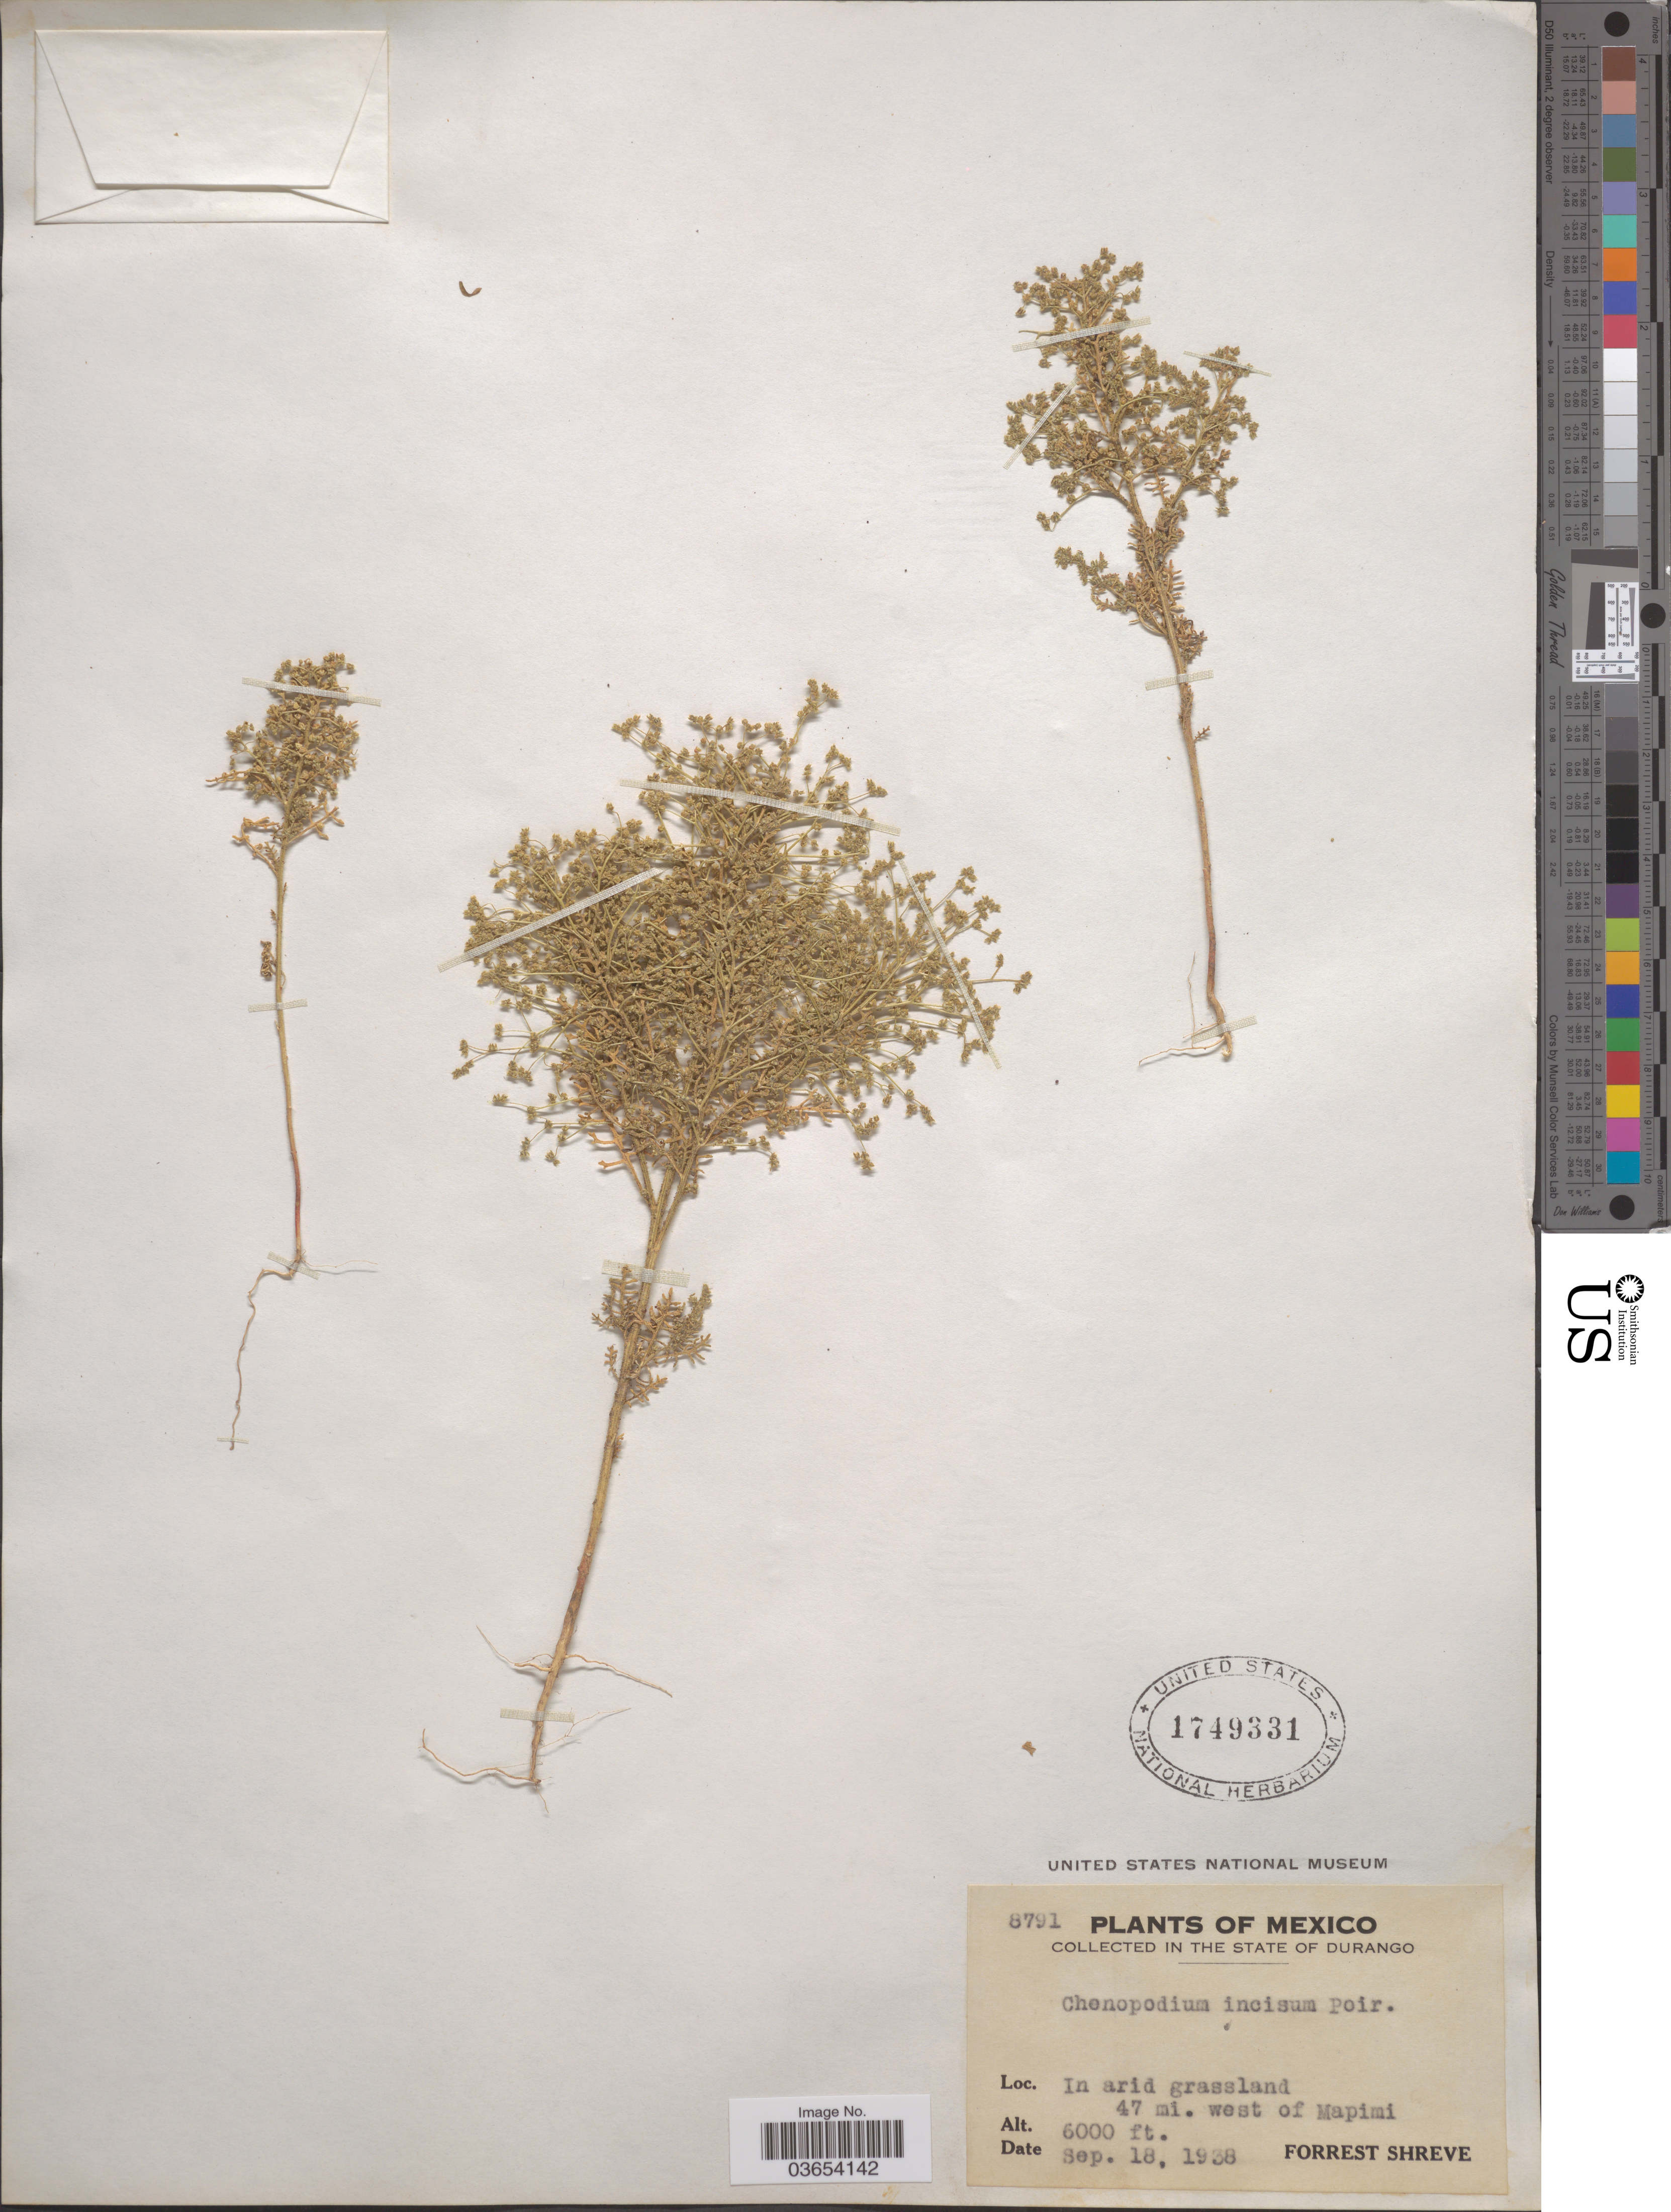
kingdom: Plantae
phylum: Tracheophyta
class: Magnoliopsida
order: Caryophyllales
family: Amaranthaceae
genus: Chenopodium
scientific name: Chenopodium incisum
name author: Poir.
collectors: F. Shreve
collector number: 8791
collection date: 1938-09-18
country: Mexico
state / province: Durango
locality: In arid grassland 47 mi. west of Mapimi.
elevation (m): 1829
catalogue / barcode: US 1749331